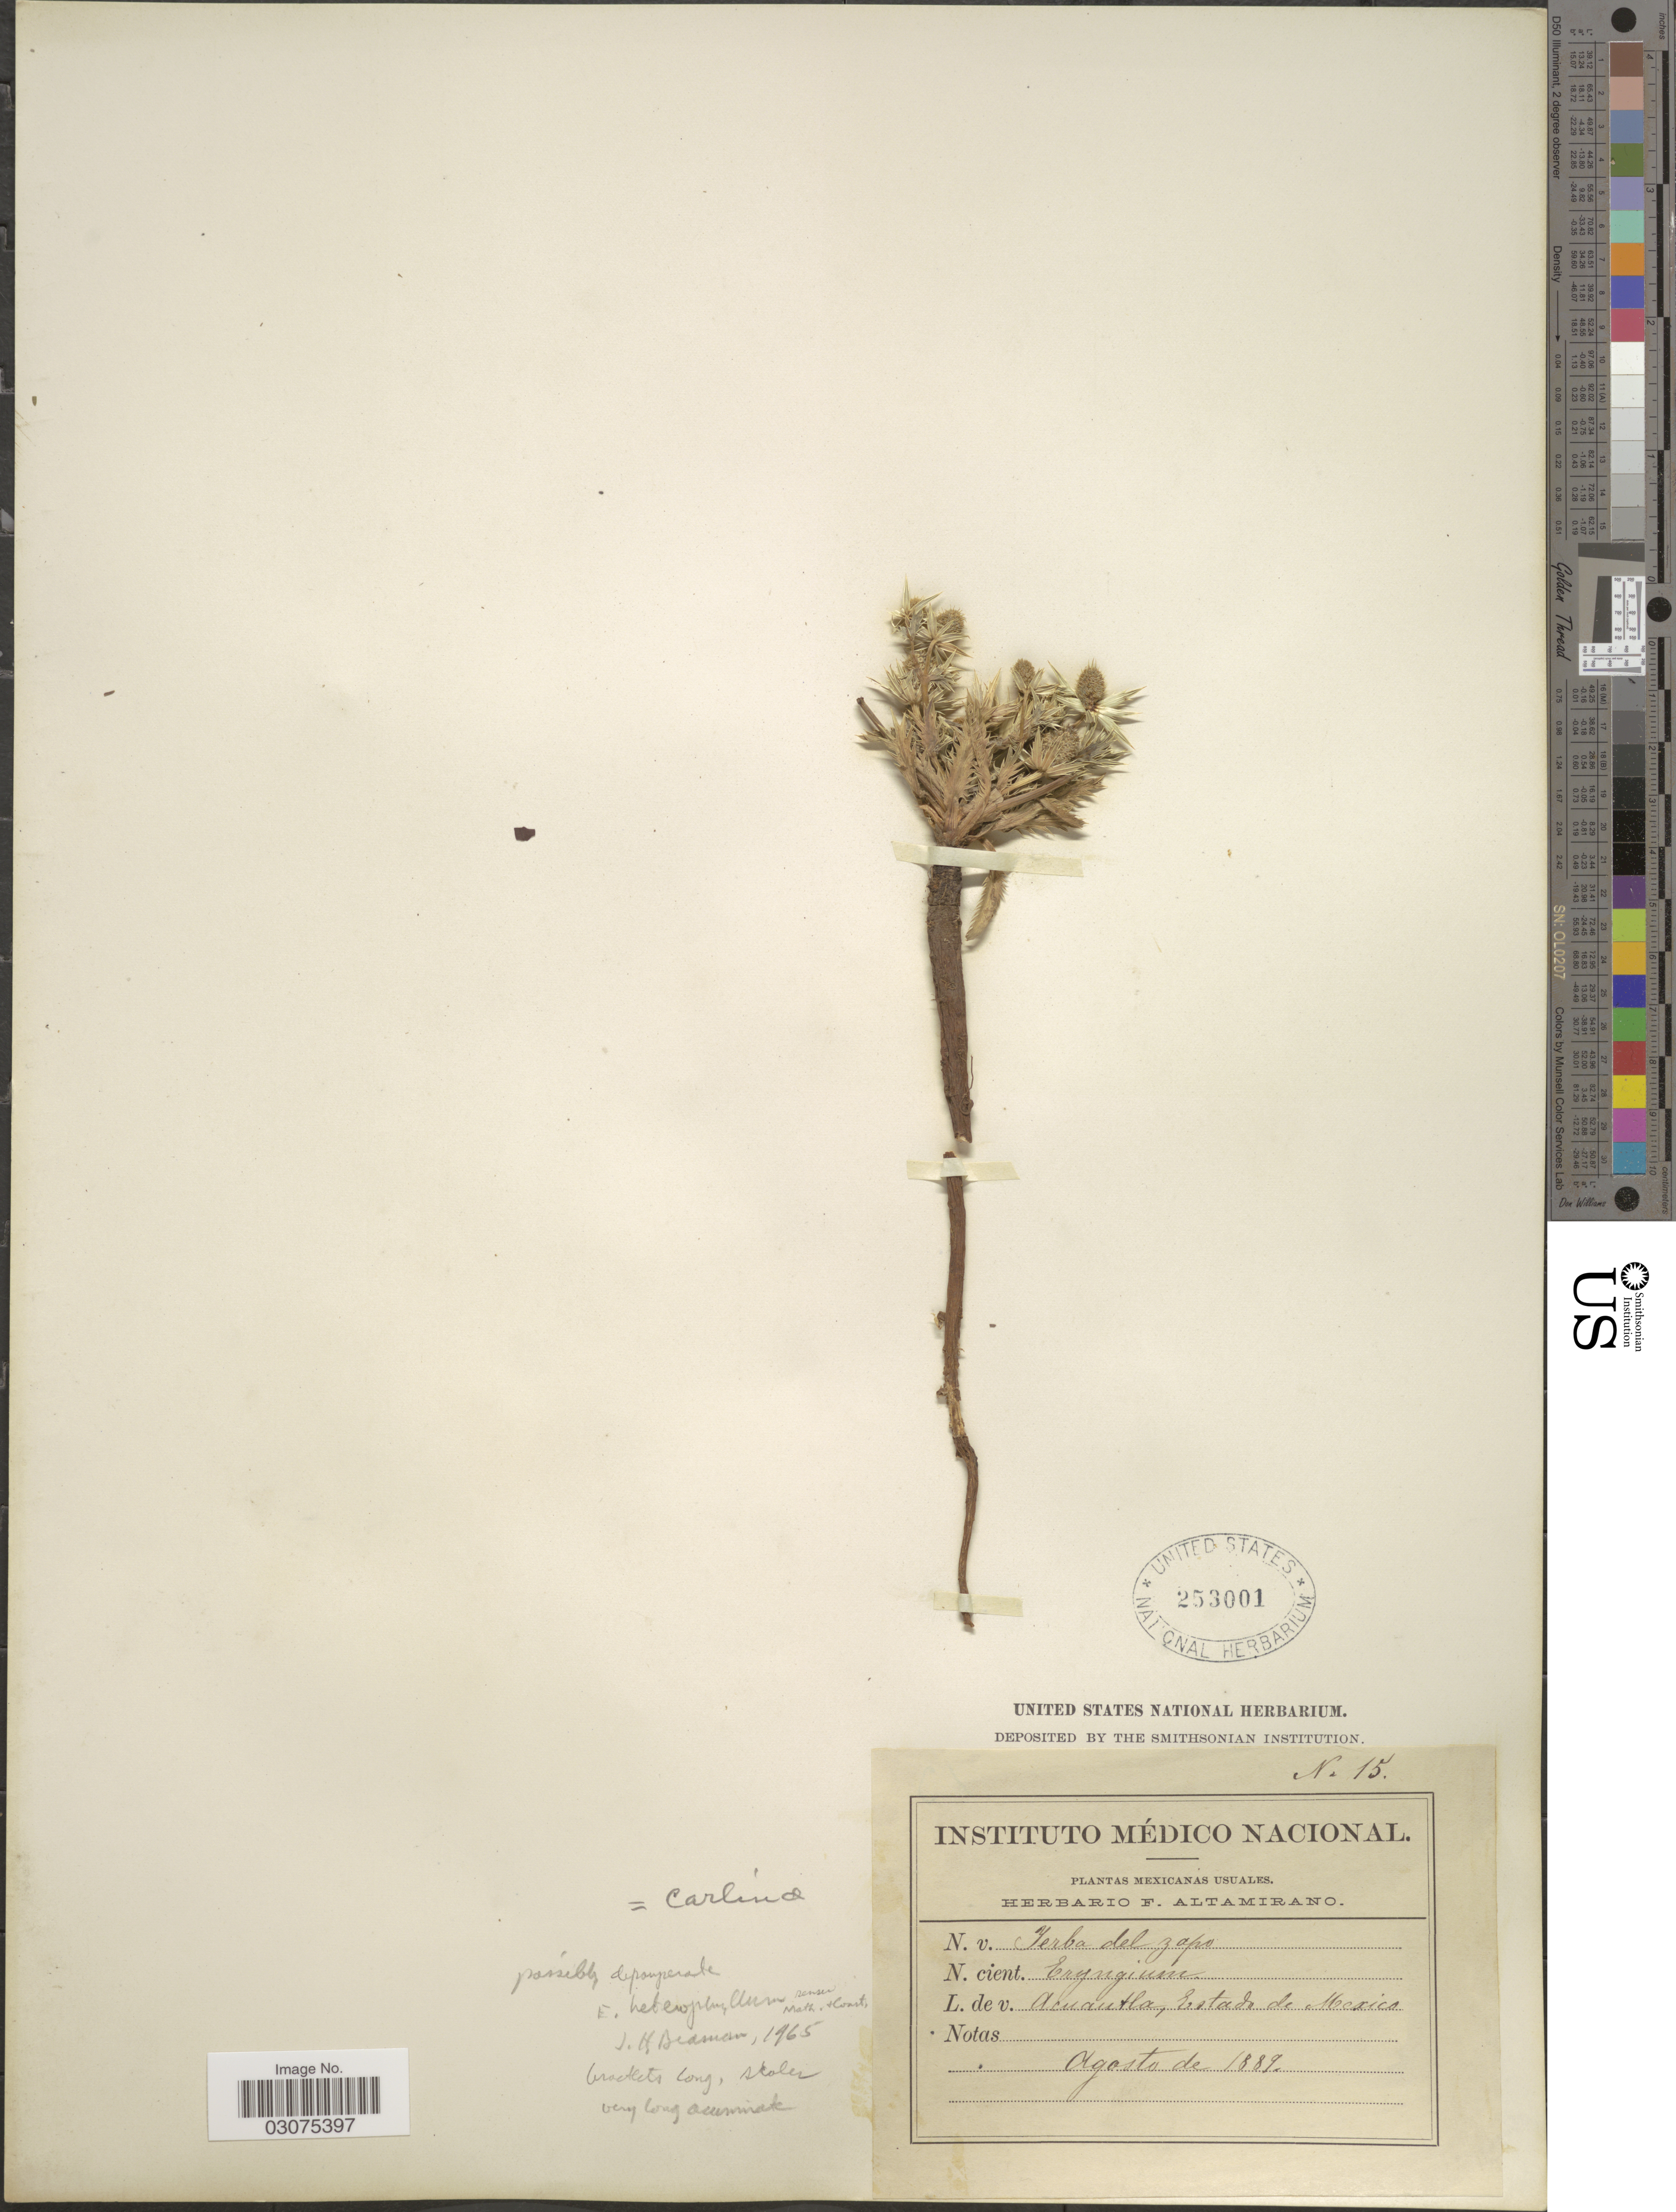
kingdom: Plantae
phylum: Tracheophyta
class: Magnoliopsida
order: Apiales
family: Apiaceae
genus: Eryngium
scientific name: Eryngium carlinae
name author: F. Delaroche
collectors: Ex herb. F. Altamirano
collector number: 15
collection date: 1889-08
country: Mexico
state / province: México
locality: Acuantla.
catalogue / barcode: US 253001